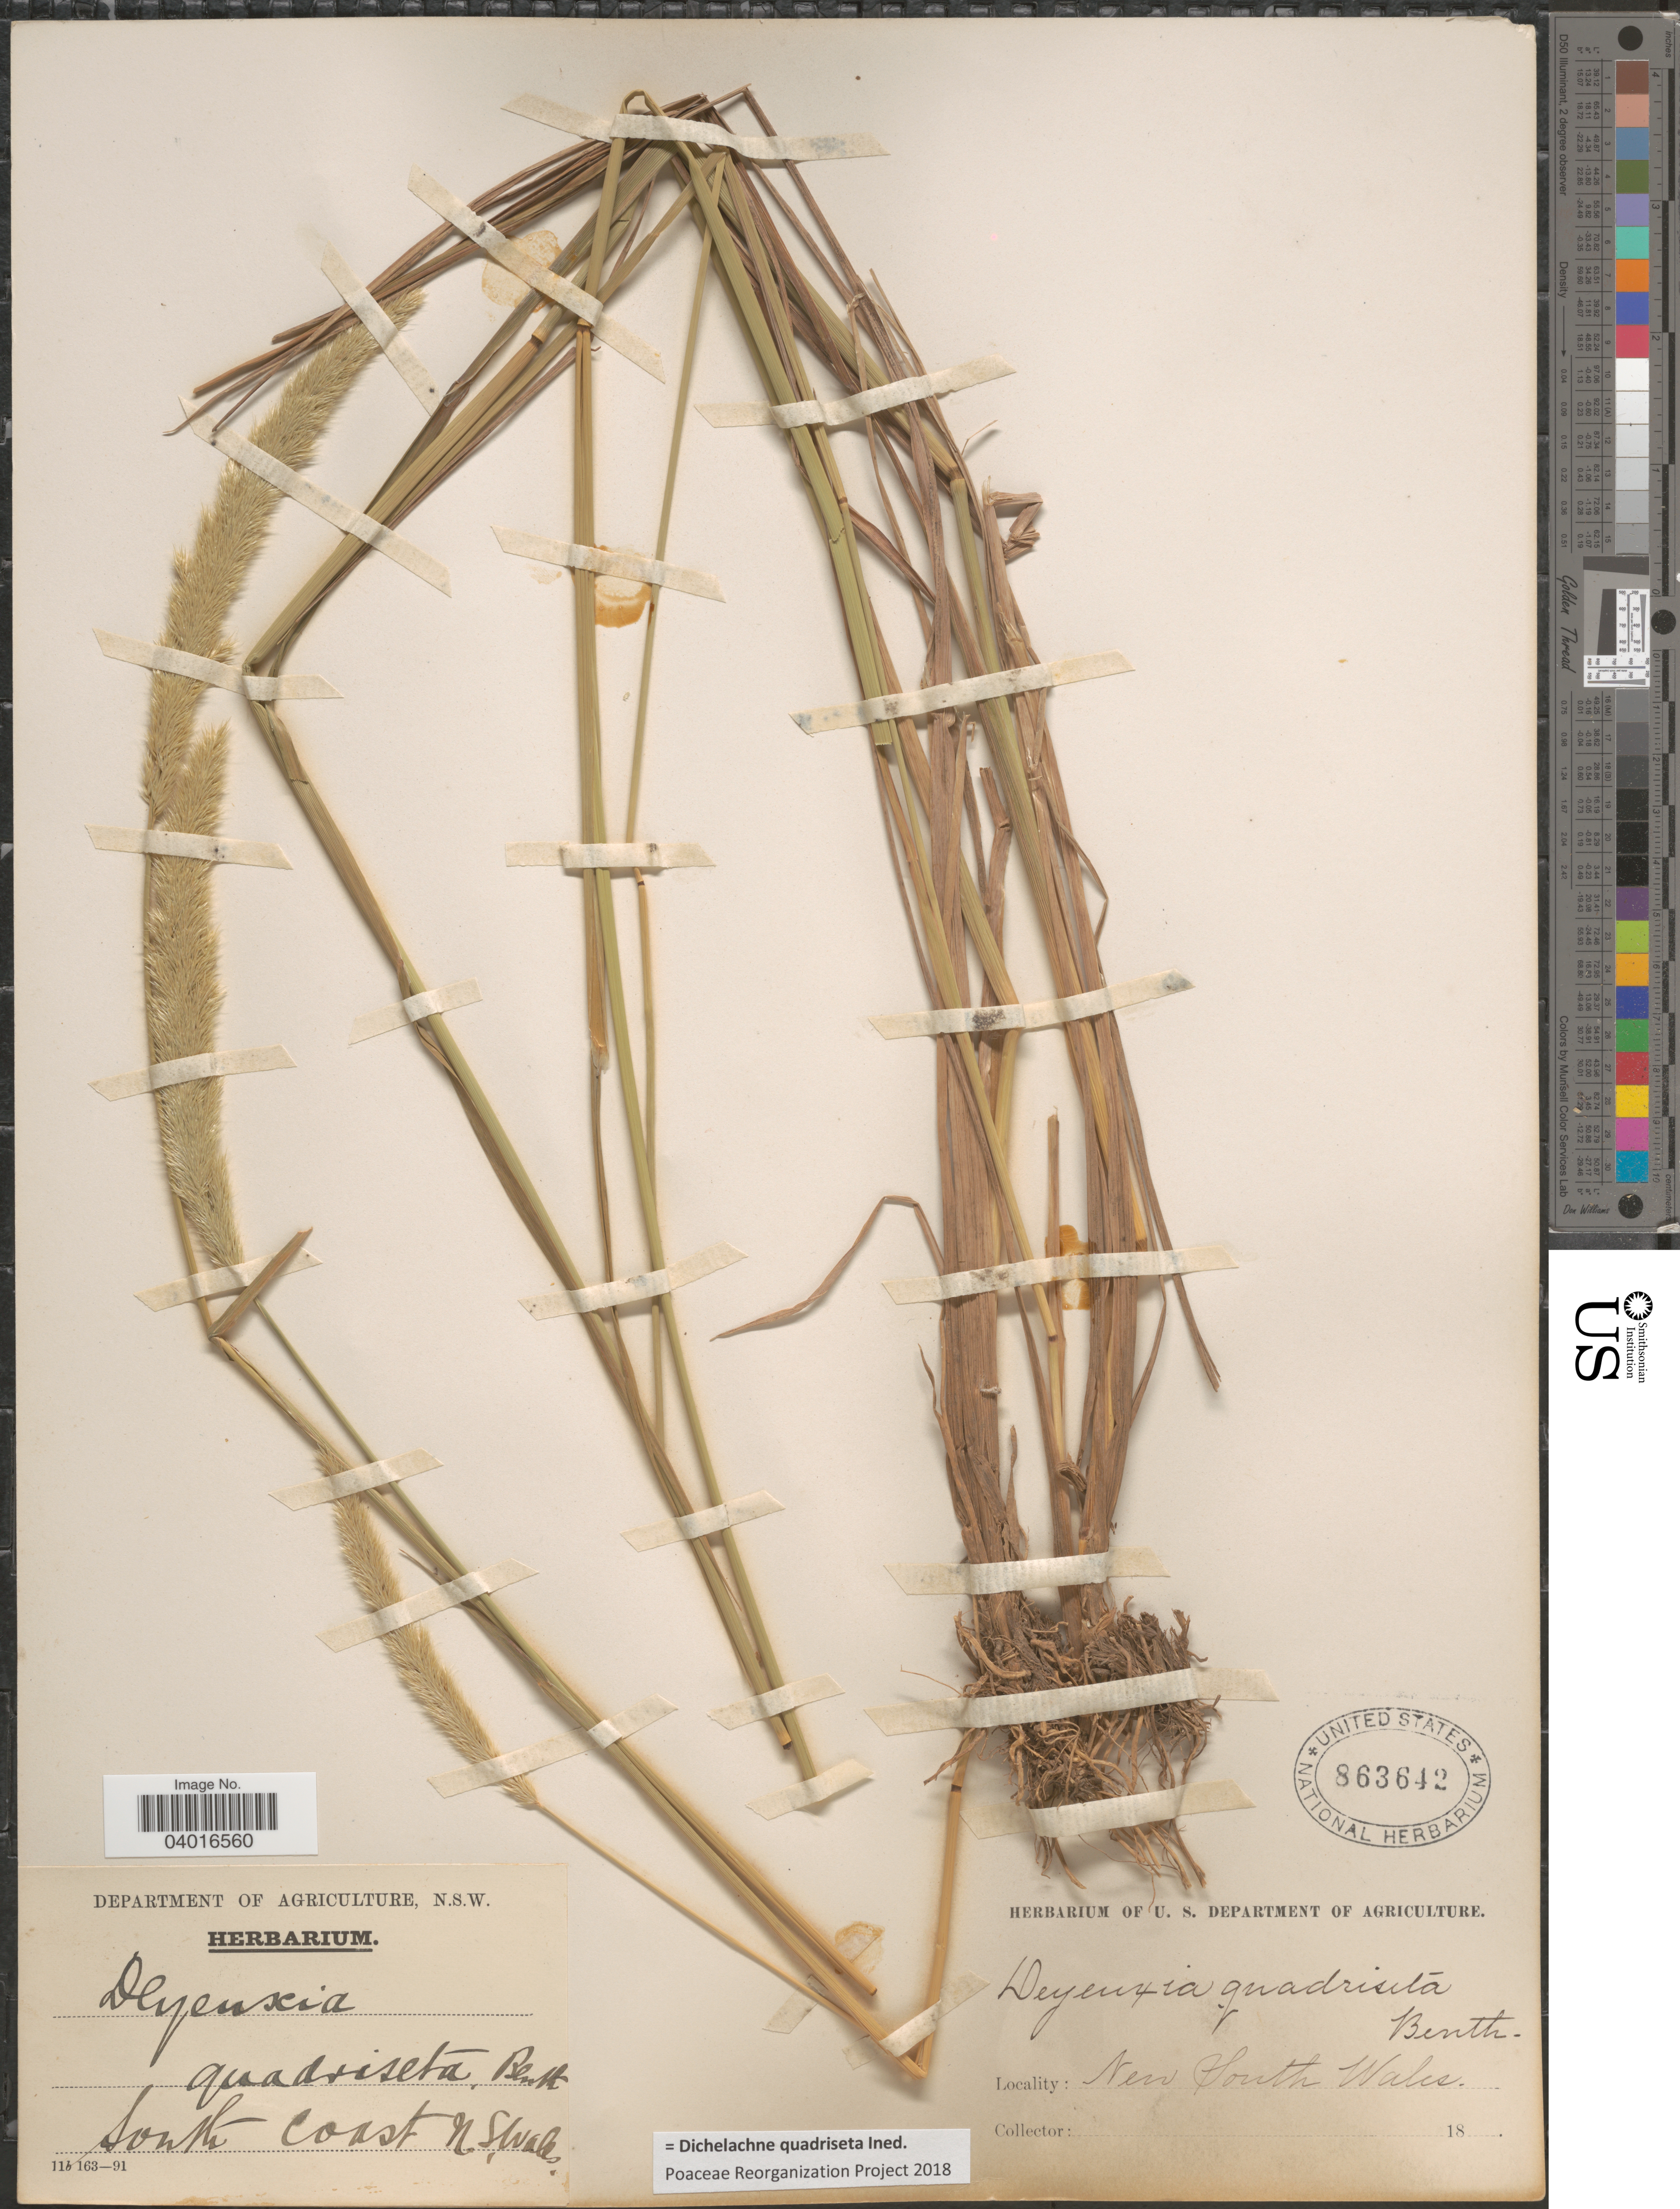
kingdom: Plantae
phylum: Tracheophyta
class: Liliopsida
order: Poales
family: Poaceae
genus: Dichelachne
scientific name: Dichelachne quadriseta ined.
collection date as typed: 18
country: Australia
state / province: New South Wales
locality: South Coast New South Wales.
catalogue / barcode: US 863642